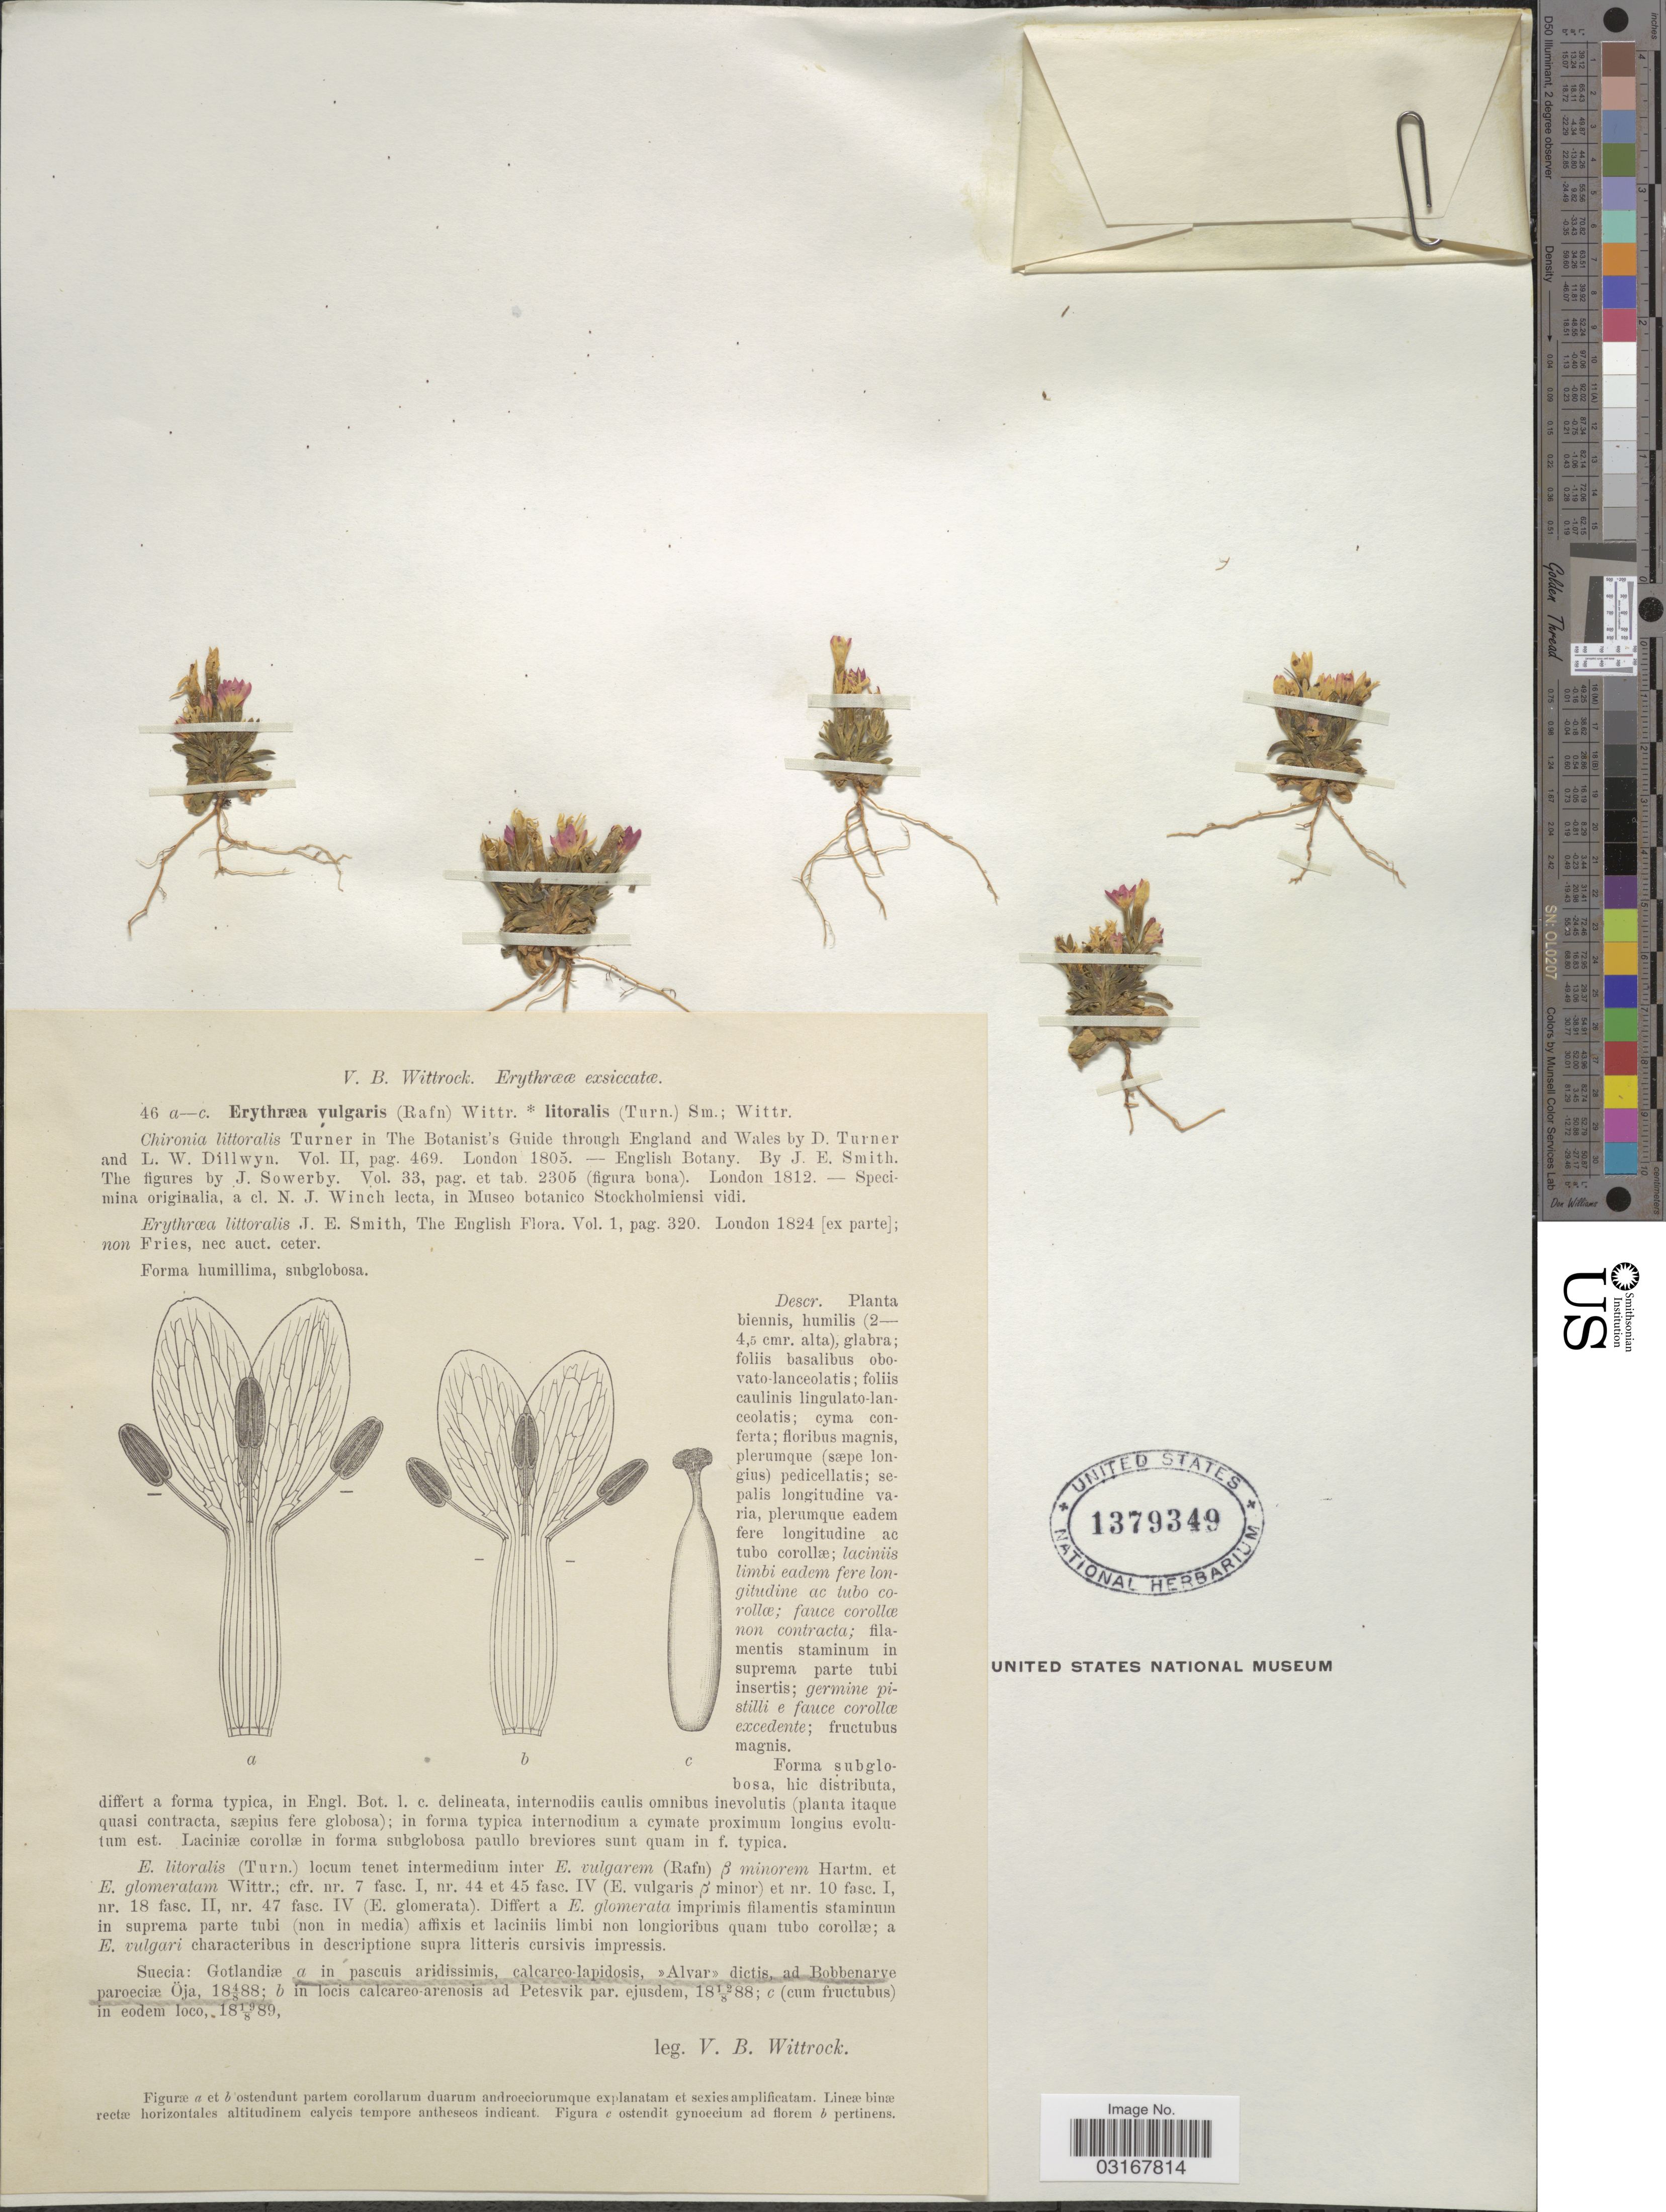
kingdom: Plantae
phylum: Tracheophyta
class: Magnoliopsida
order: Gentianales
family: Gentianaceae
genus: Centaurium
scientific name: Centaurium vulgaris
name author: Godr.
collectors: V. Wittrock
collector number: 46a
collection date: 1888-08-04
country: Sweden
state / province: Gotland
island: Gotland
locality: Suecia: Gotlandiæ, in pascuis aridissimis, calcareo-lapidosis, >>Alvar>> dictis, ad Bobbenarve paroeciæ Öja.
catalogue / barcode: US 1379349